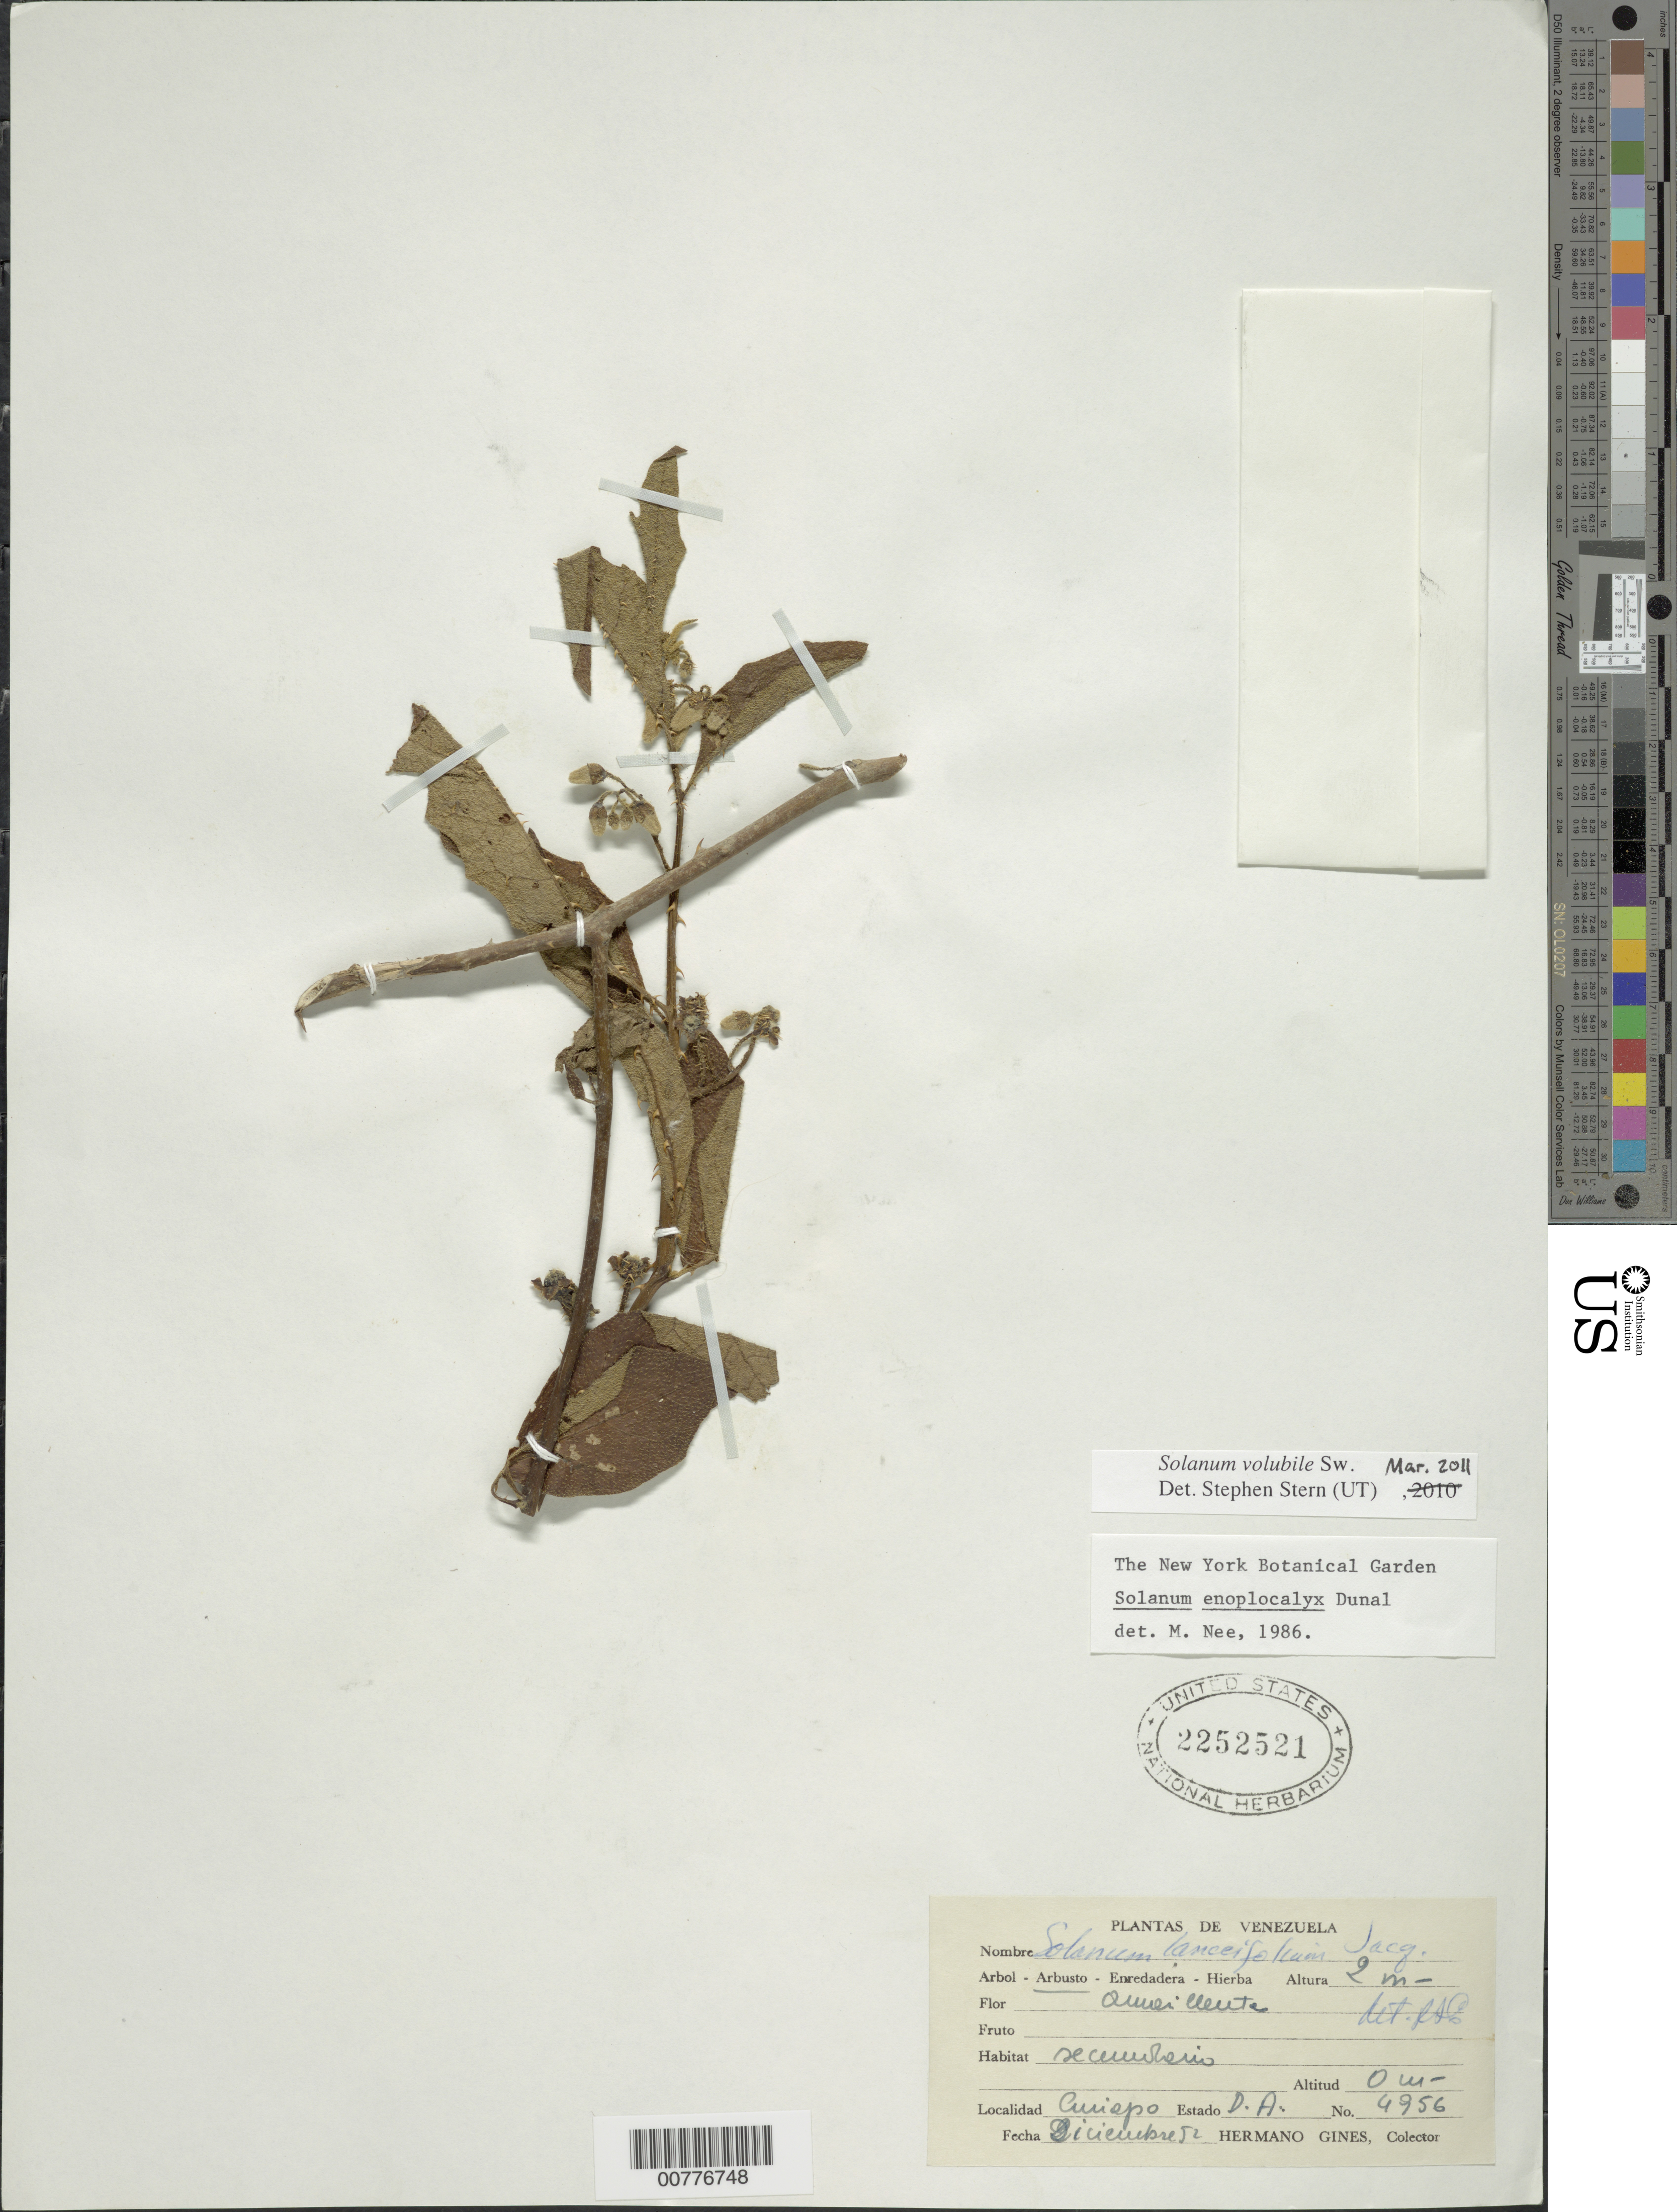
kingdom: Plantae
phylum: Tracheophyta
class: Magnoliopsida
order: Solanales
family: Solanaceae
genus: Solanum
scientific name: Solanum enoplocalyx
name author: Dunal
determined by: Nee, Michael H.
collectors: H. Gines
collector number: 4956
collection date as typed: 12 Dec 1952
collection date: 1952-12-12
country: Venezuela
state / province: Delta Amacuro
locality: Curiapo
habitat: Secondary.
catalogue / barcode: US 2252521